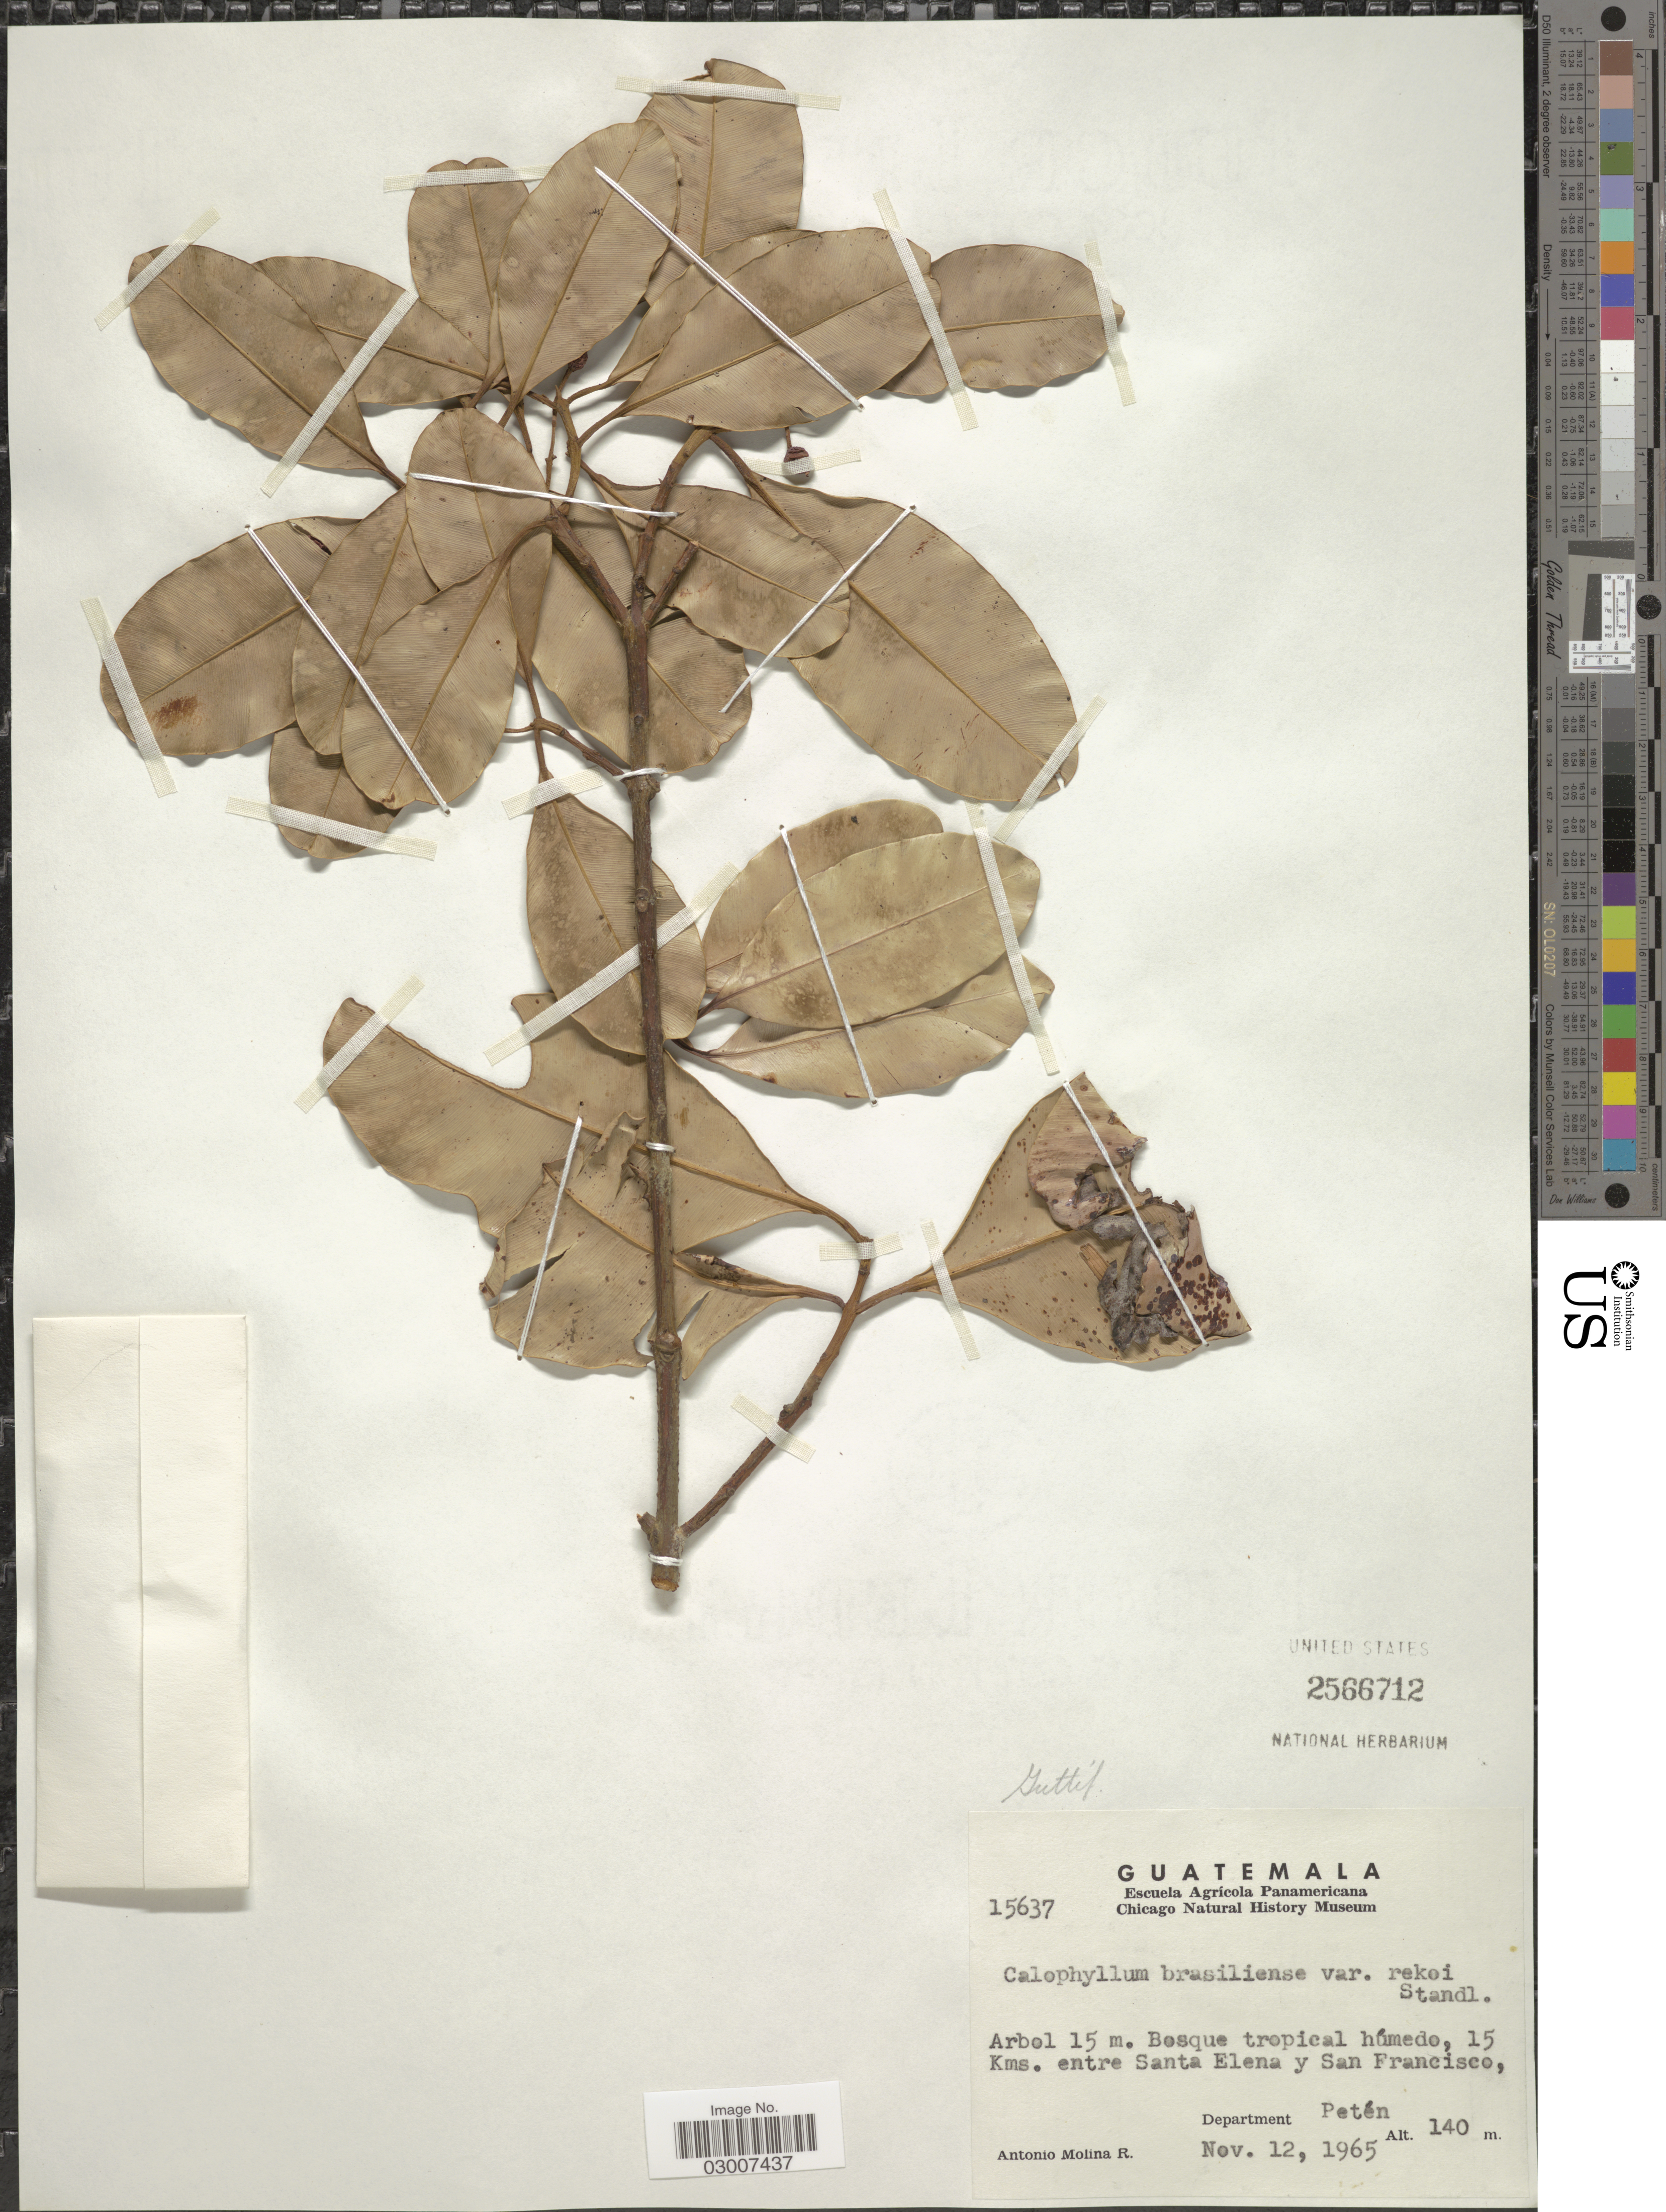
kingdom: Plantae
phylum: Tracheophyta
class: Magnoliopsida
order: Malpighiales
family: Calophyllaceae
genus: Calophyllum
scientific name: Calophyllum brasiliense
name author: Cambess.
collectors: A. Molina R.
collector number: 15637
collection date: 1965-11-12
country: Guatemala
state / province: El Petén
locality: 15 Kms. entre Santa Elena y San Francisco, Department Petén.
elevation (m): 140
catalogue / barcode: US 2566712